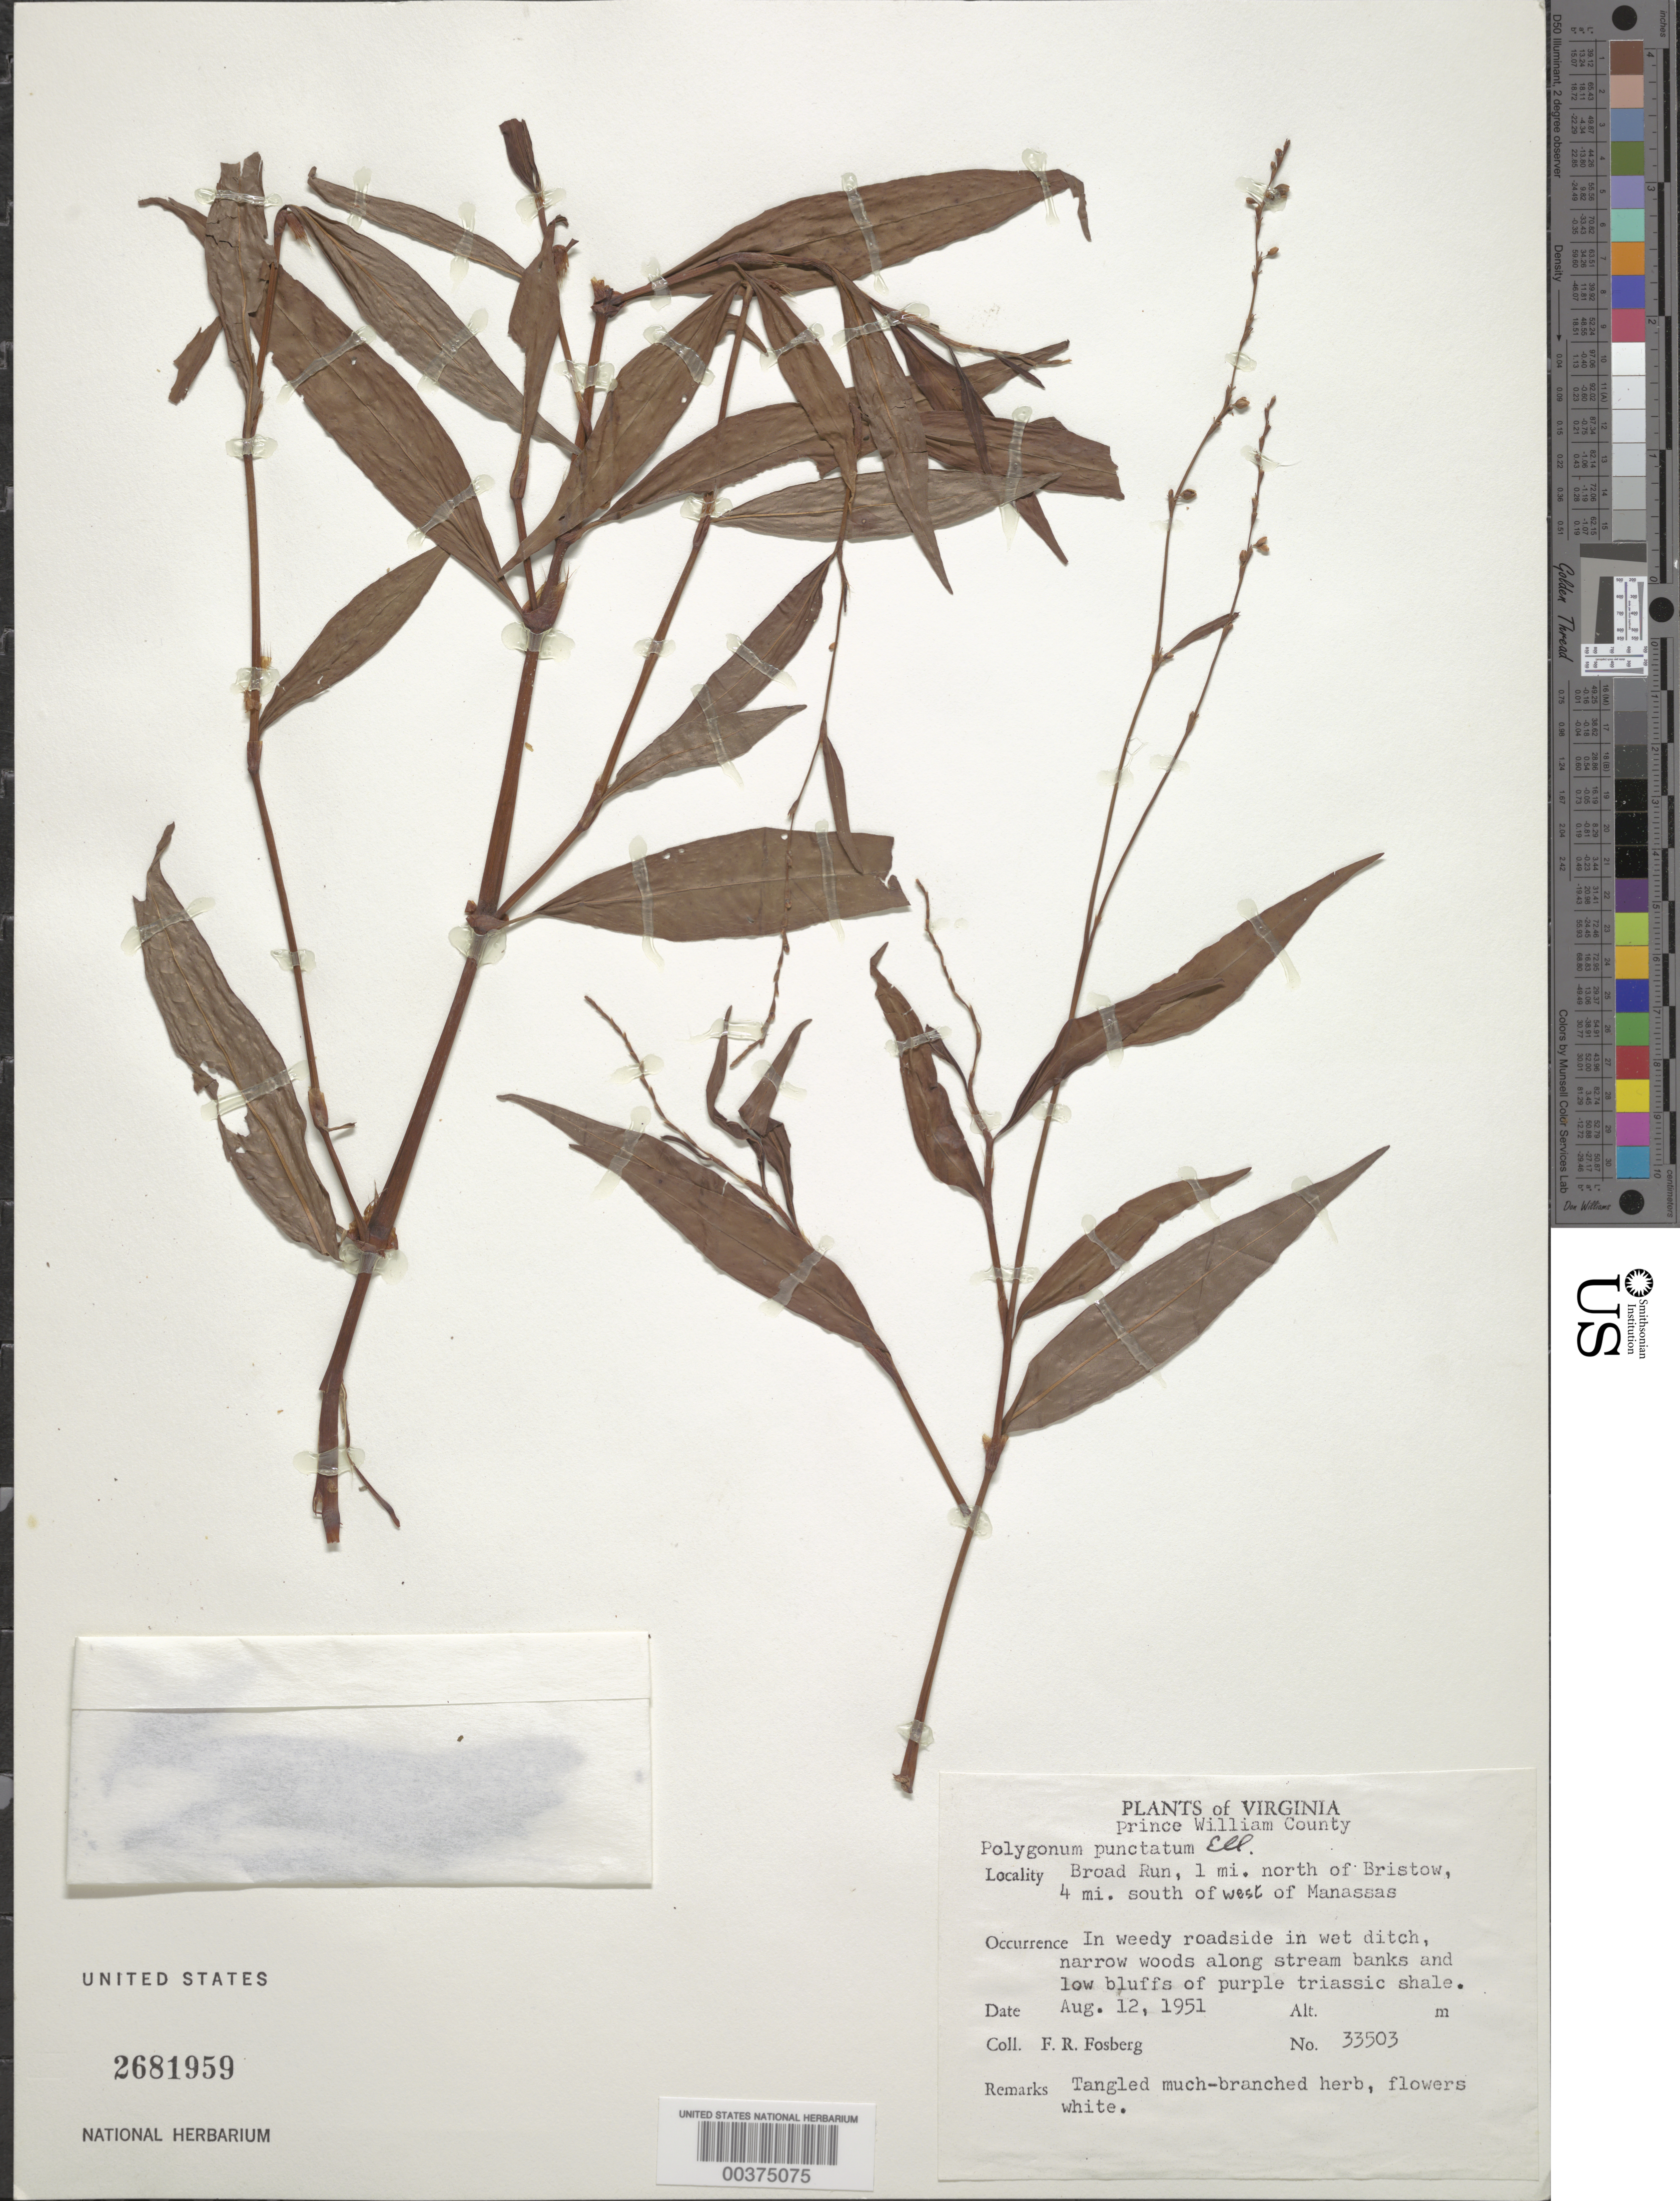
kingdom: Plantae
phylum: Tracheophyta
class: Magnoliopsida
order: Caryophyllales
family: Polygonaceae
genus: Persicaria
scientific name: Persicaria punctata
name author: (Elliott) Small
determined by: Atha, D. E.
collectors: F. R. Fosberg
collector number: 33503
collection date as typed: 12 Aug 1951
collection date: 1951-08-12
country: United States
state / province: Virginia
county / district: Prince William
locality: Broad Run north of Bristow, southwest of Manassas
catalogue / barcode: US 2681959